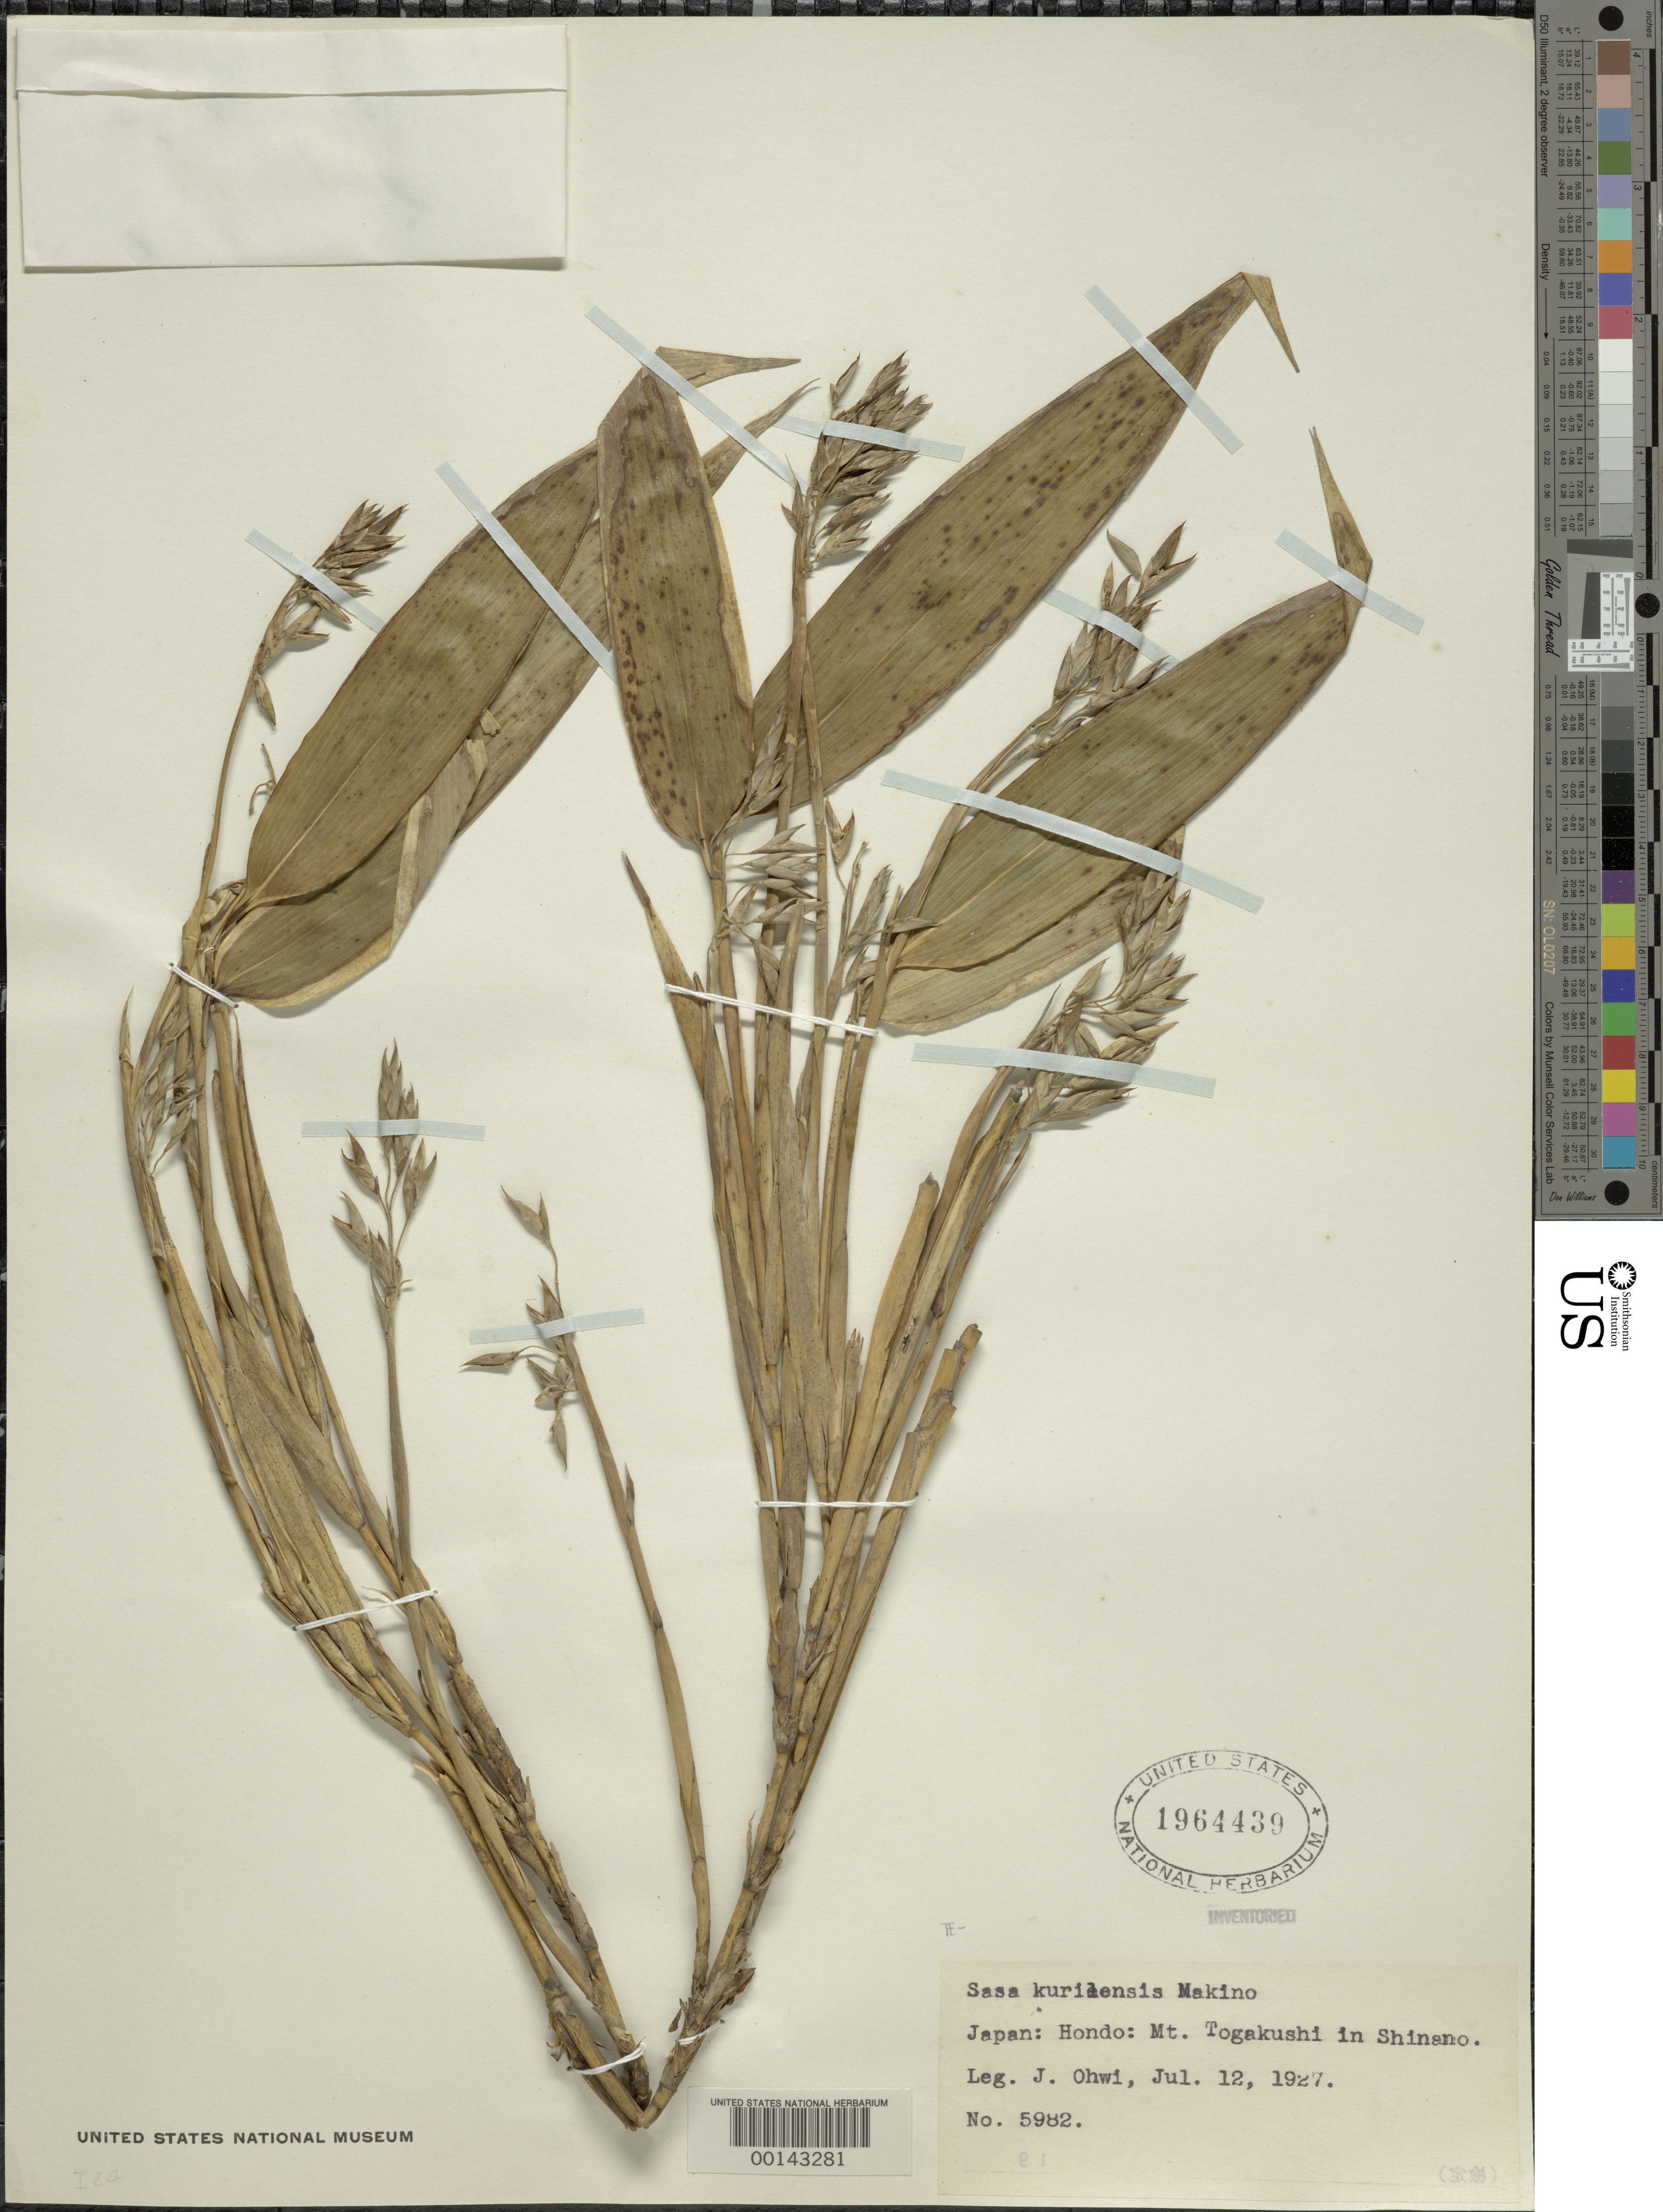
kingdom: Plantae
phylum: Tracheophyta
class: Liliopsida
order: Poales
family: Poaceae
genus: Sasa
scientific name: Sasa kurilensis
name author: (Rupr.) Makino & Shibata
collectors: J. Ohwi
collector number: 5982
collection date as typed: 12 Jul 1927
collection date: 1927-07-12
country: Japan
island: Honshu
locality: Shinano, mt. togakushi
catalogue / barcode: US 1964439